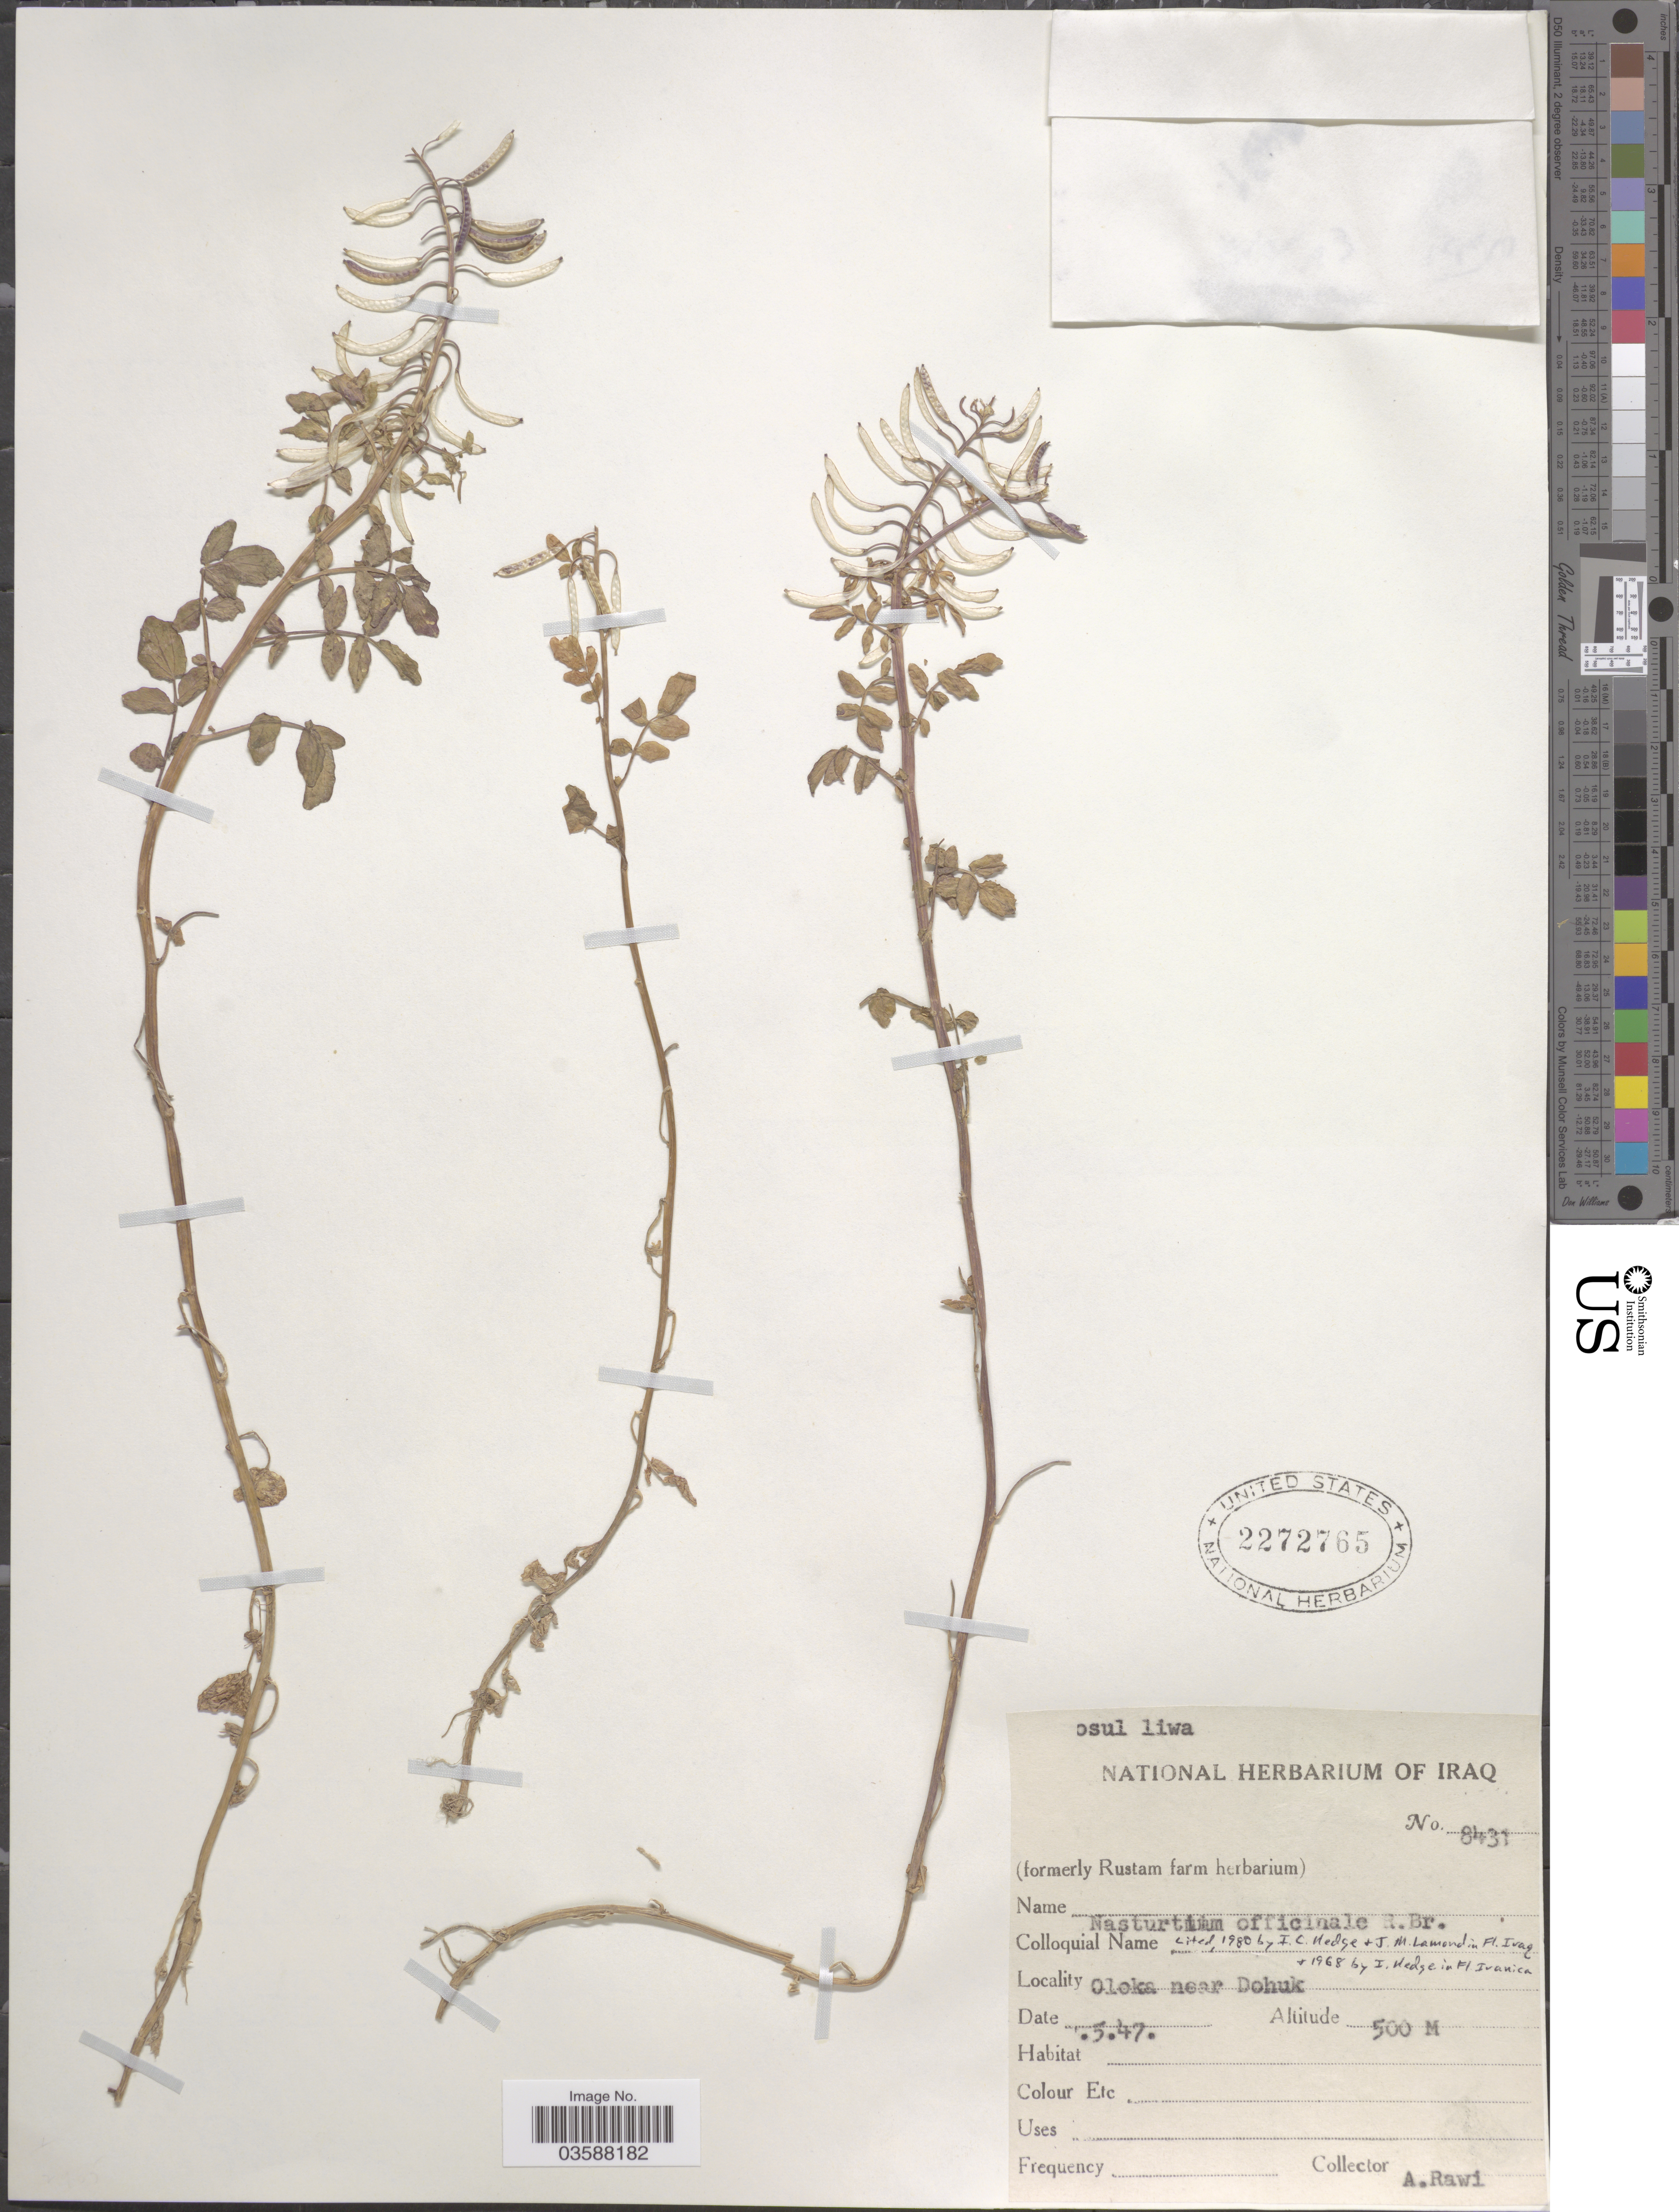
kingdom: Plantae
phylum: Tracheophyta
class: Magnoliopsida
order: Brassicales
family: Brassicaceae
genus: Nasturtium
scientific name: Nasturtium officinale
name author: R. Br.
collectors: A. Rawi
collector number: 8431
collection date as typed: Transcribed d/m/y: 4/5/47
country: Iraq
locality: [illegible text]osul liwa. Oloka near Dohuk.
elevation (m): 500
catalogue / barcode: US 2272765